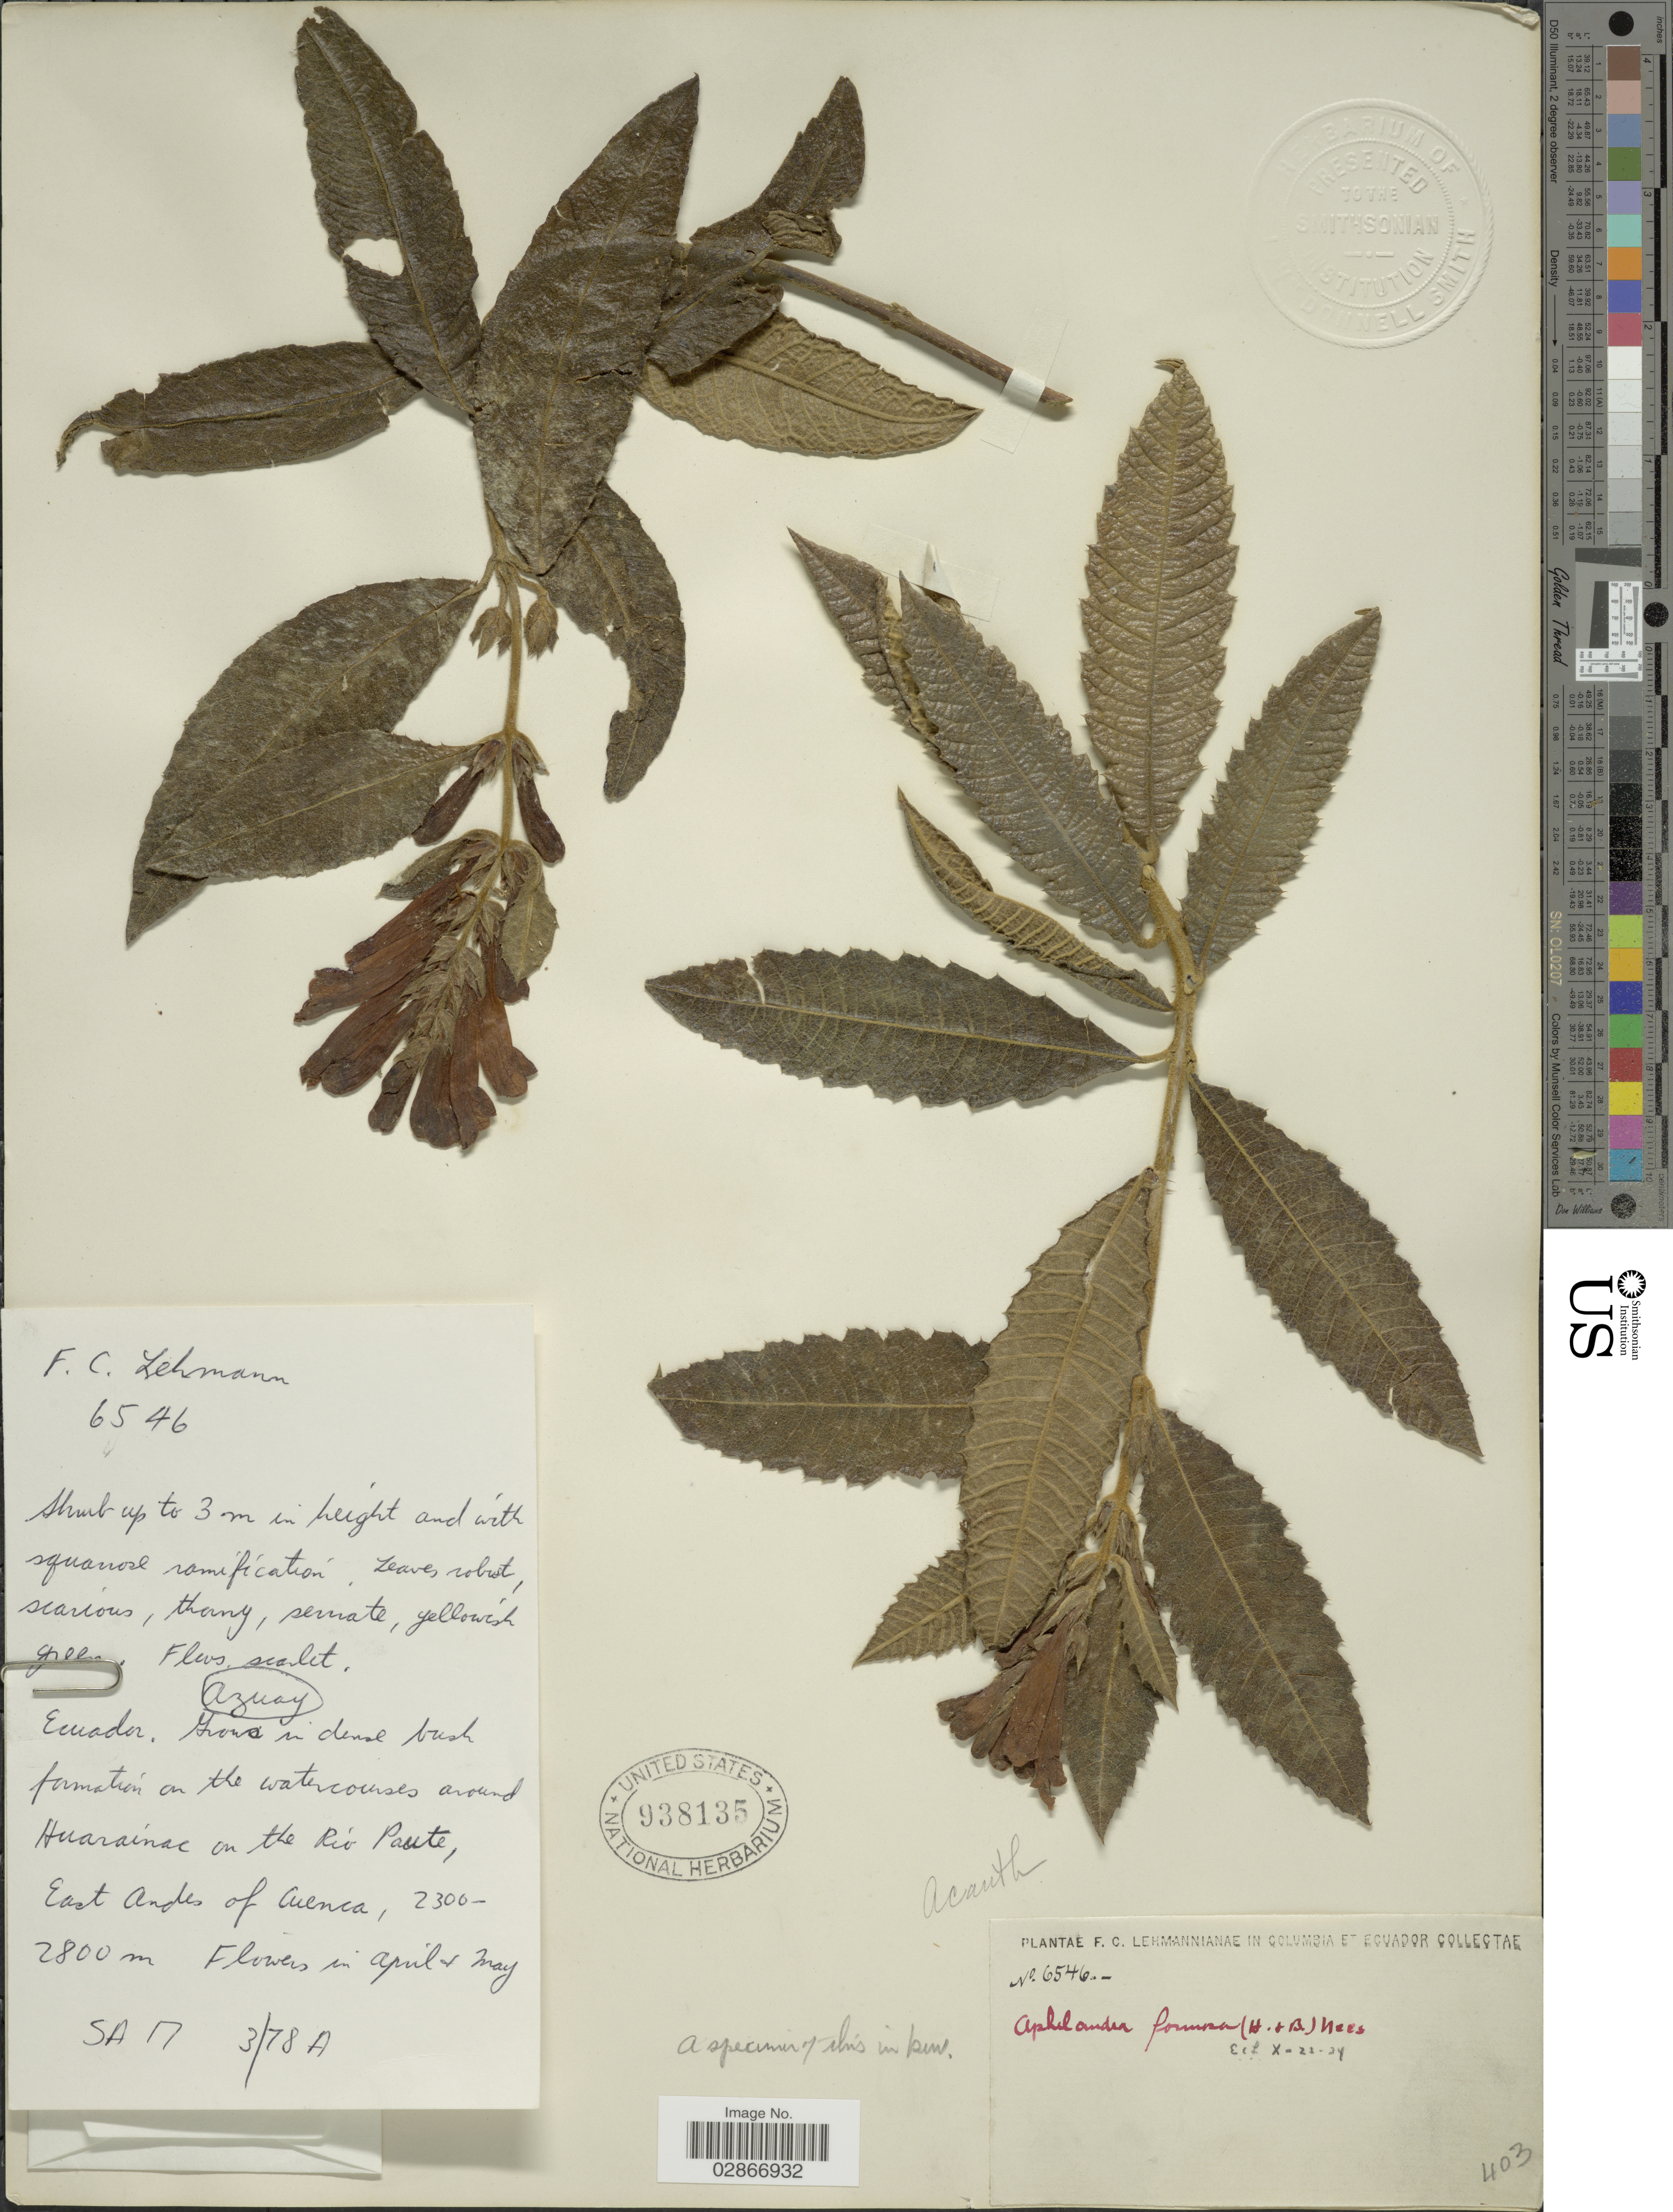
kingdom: Plantae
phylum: Tracheophyta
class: Magnoliopsida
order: Lamiales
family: Acanthaceae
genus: Aphelandra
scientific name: Aphelandra formosa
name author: (Humb. & Bonpl.) Nees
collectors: F. C. Lehmann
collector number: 6546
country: Ecuador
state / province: Azuay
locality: On the watercourses around Huarainac on the Rio Paute, East Andes of Cuenca.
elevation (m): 2300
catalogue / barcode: US 938135